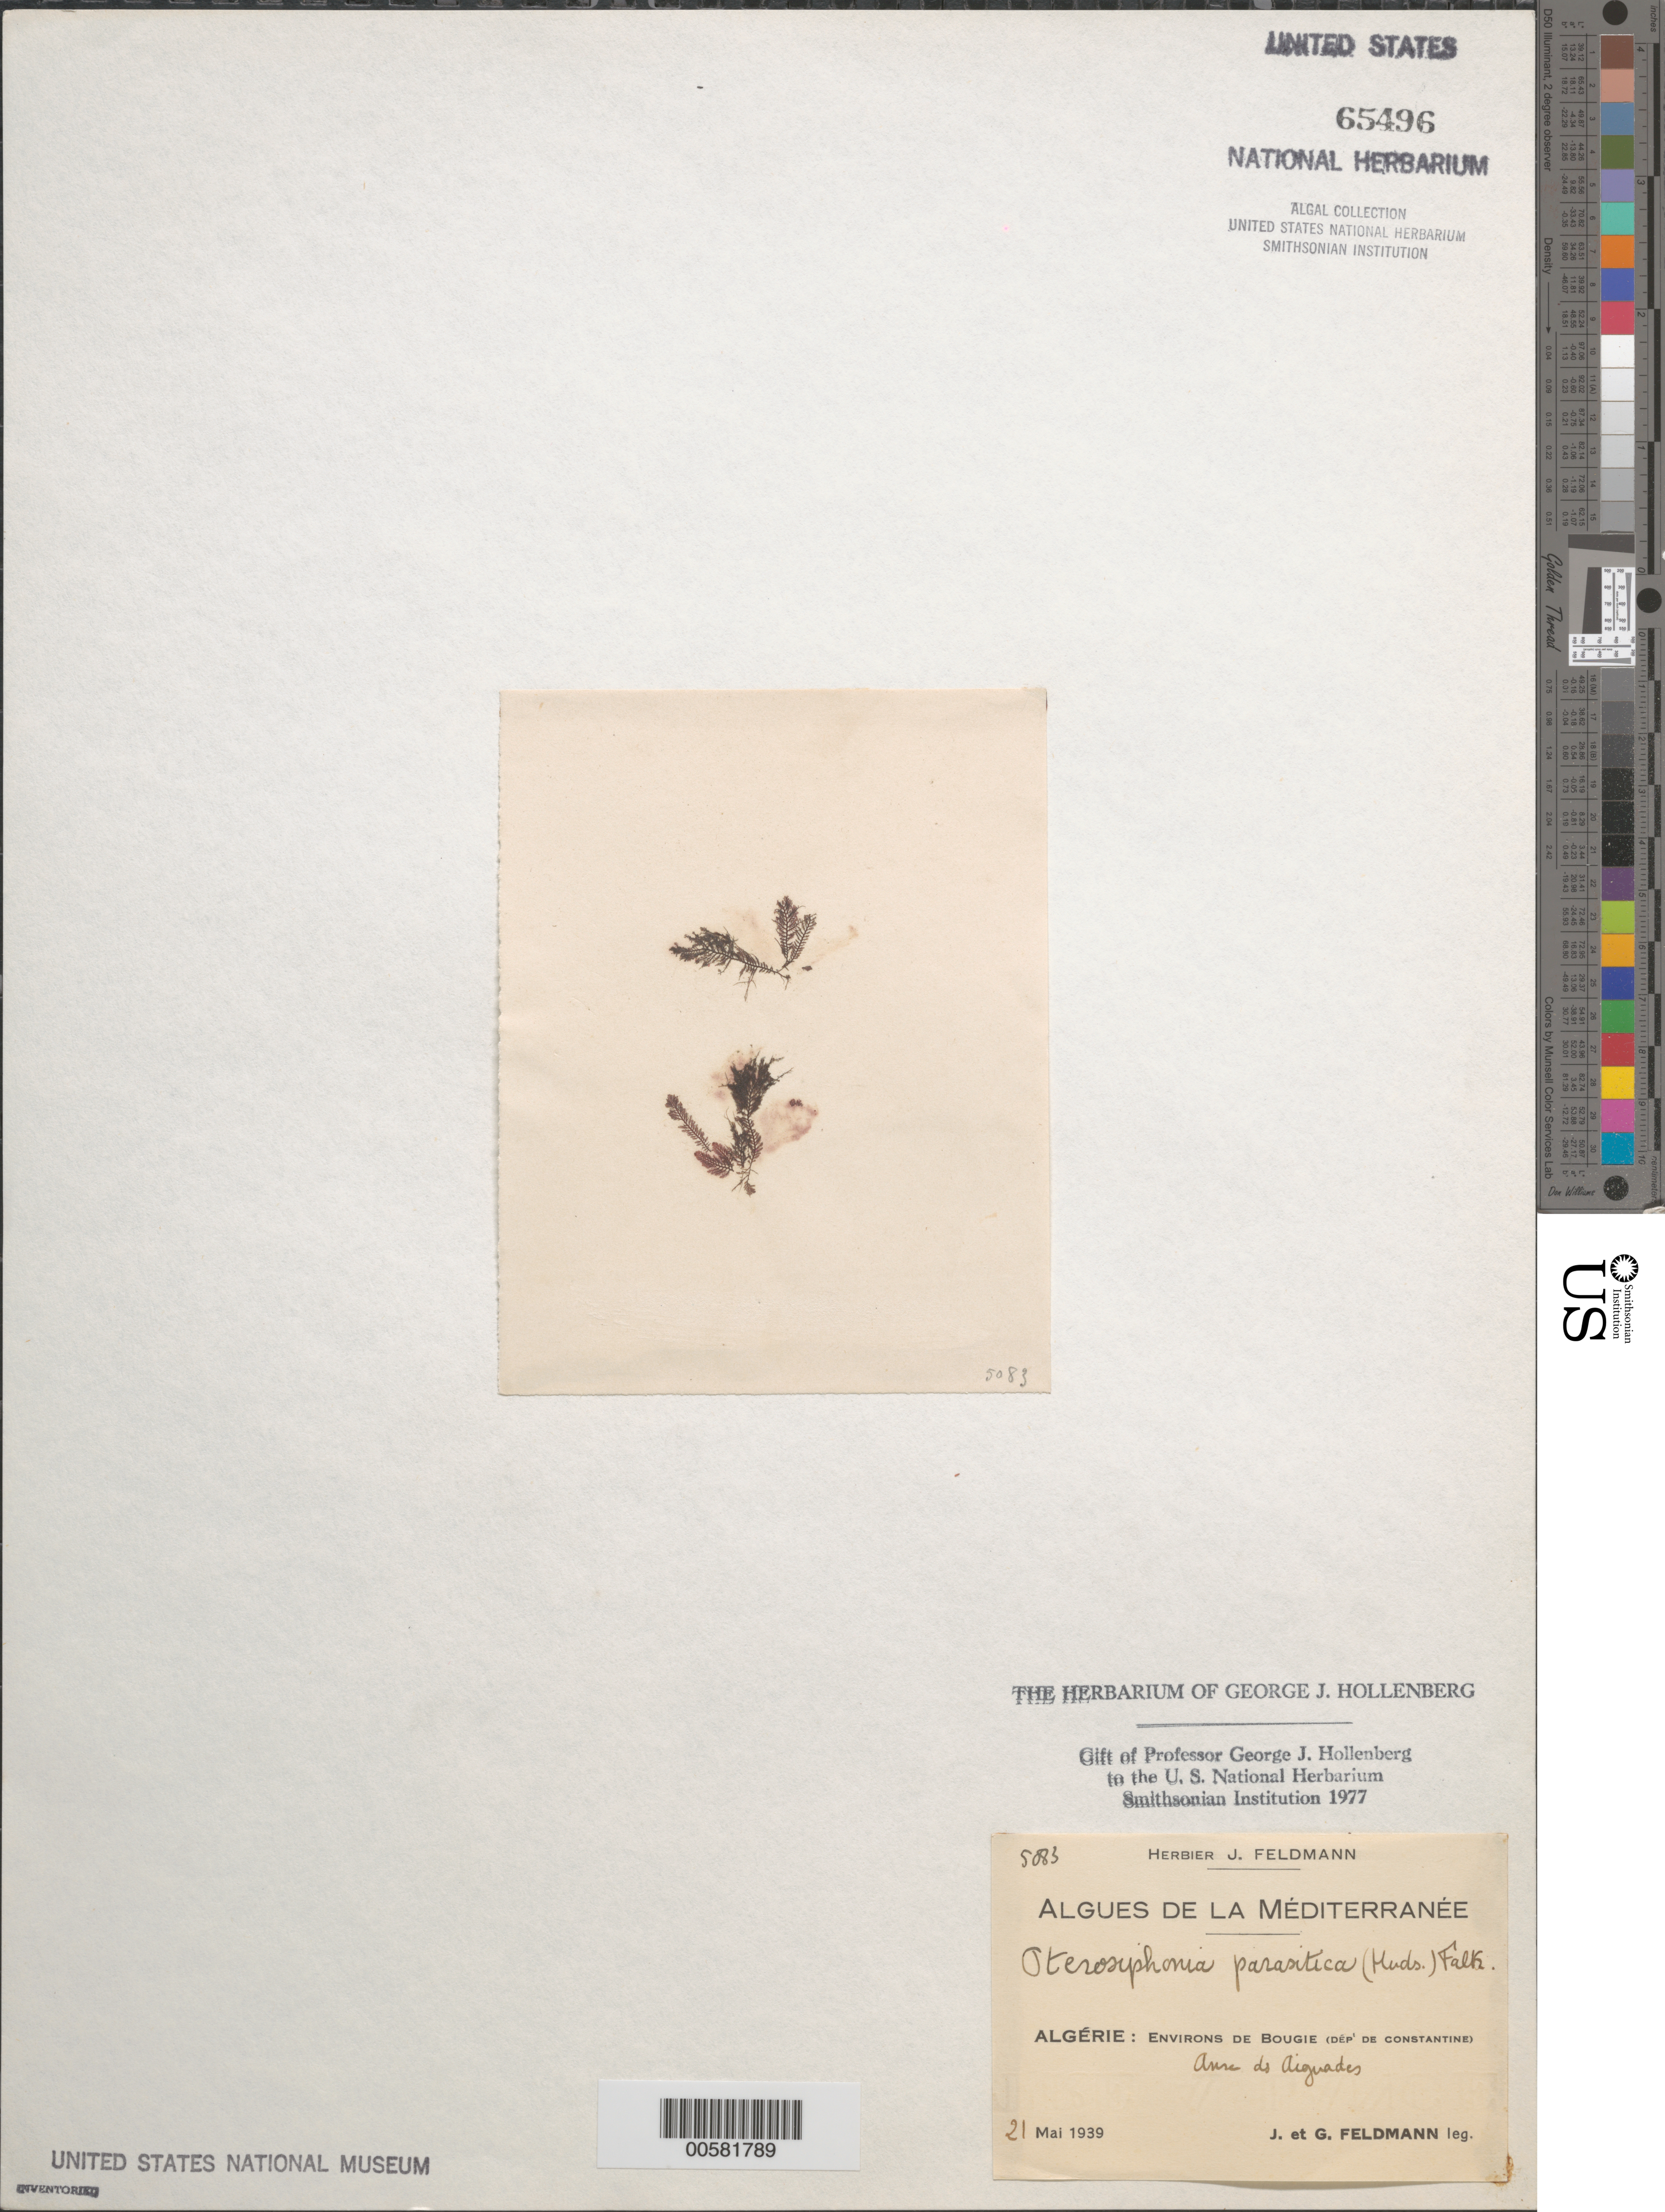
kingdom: Plantae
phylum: Rhodophyta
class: Florideophyceae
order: Ceramiales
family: Rhodomelaceae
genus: Deltalsia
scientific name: Deltalsia parasitica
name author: (Hudson) Diaz-Tapia & Rodríguez-Buján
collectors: J. Feldmann & G. Feldmann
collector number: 5083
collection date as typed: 21 May 1939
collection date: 1939-05-21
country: Algeria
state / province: Constantine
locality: Anse de Aiguades, near Bougie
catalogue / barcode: US 65496